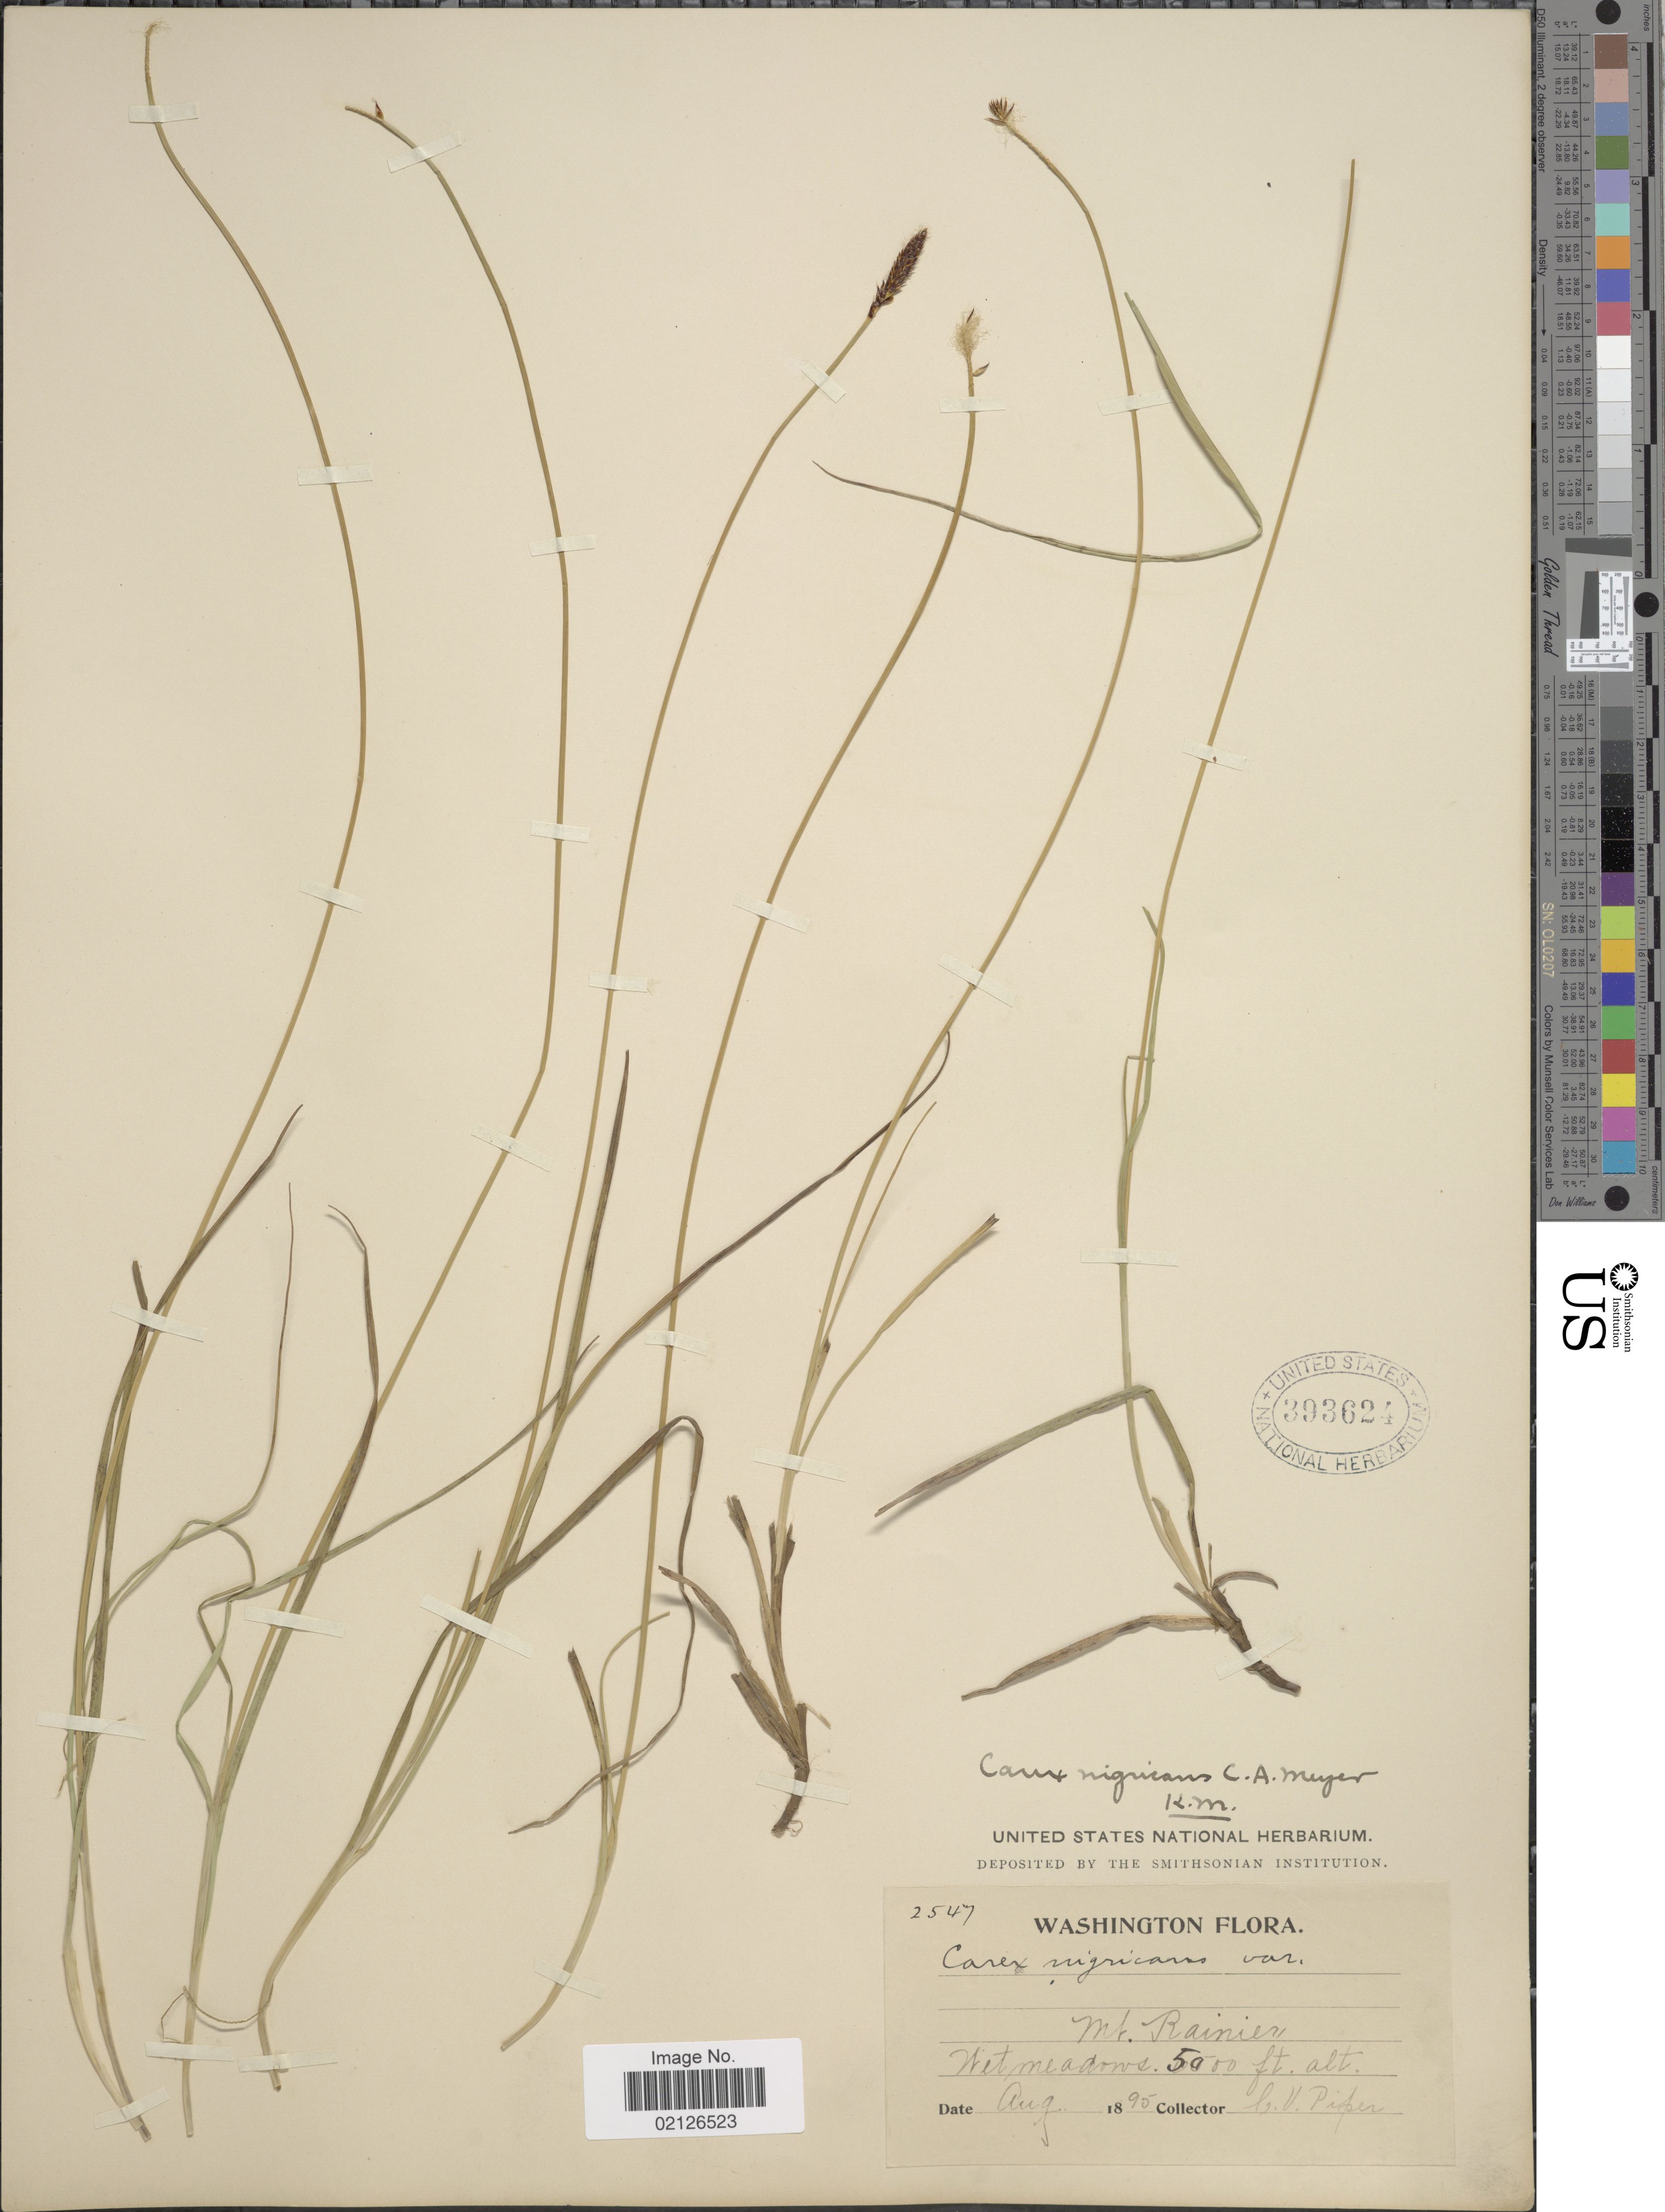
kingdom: Plantae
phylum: Tracheophyta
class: Liliopsida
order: Poales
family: Cyperaceae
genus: Carex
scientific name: Carex nigricans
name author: C.A. Mey.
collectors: C. V. Piper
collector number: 2547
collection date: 1895-08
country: United States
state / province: Washington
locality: Mt. Rainier, wet meadows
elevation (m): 1524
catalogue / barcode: US 393624